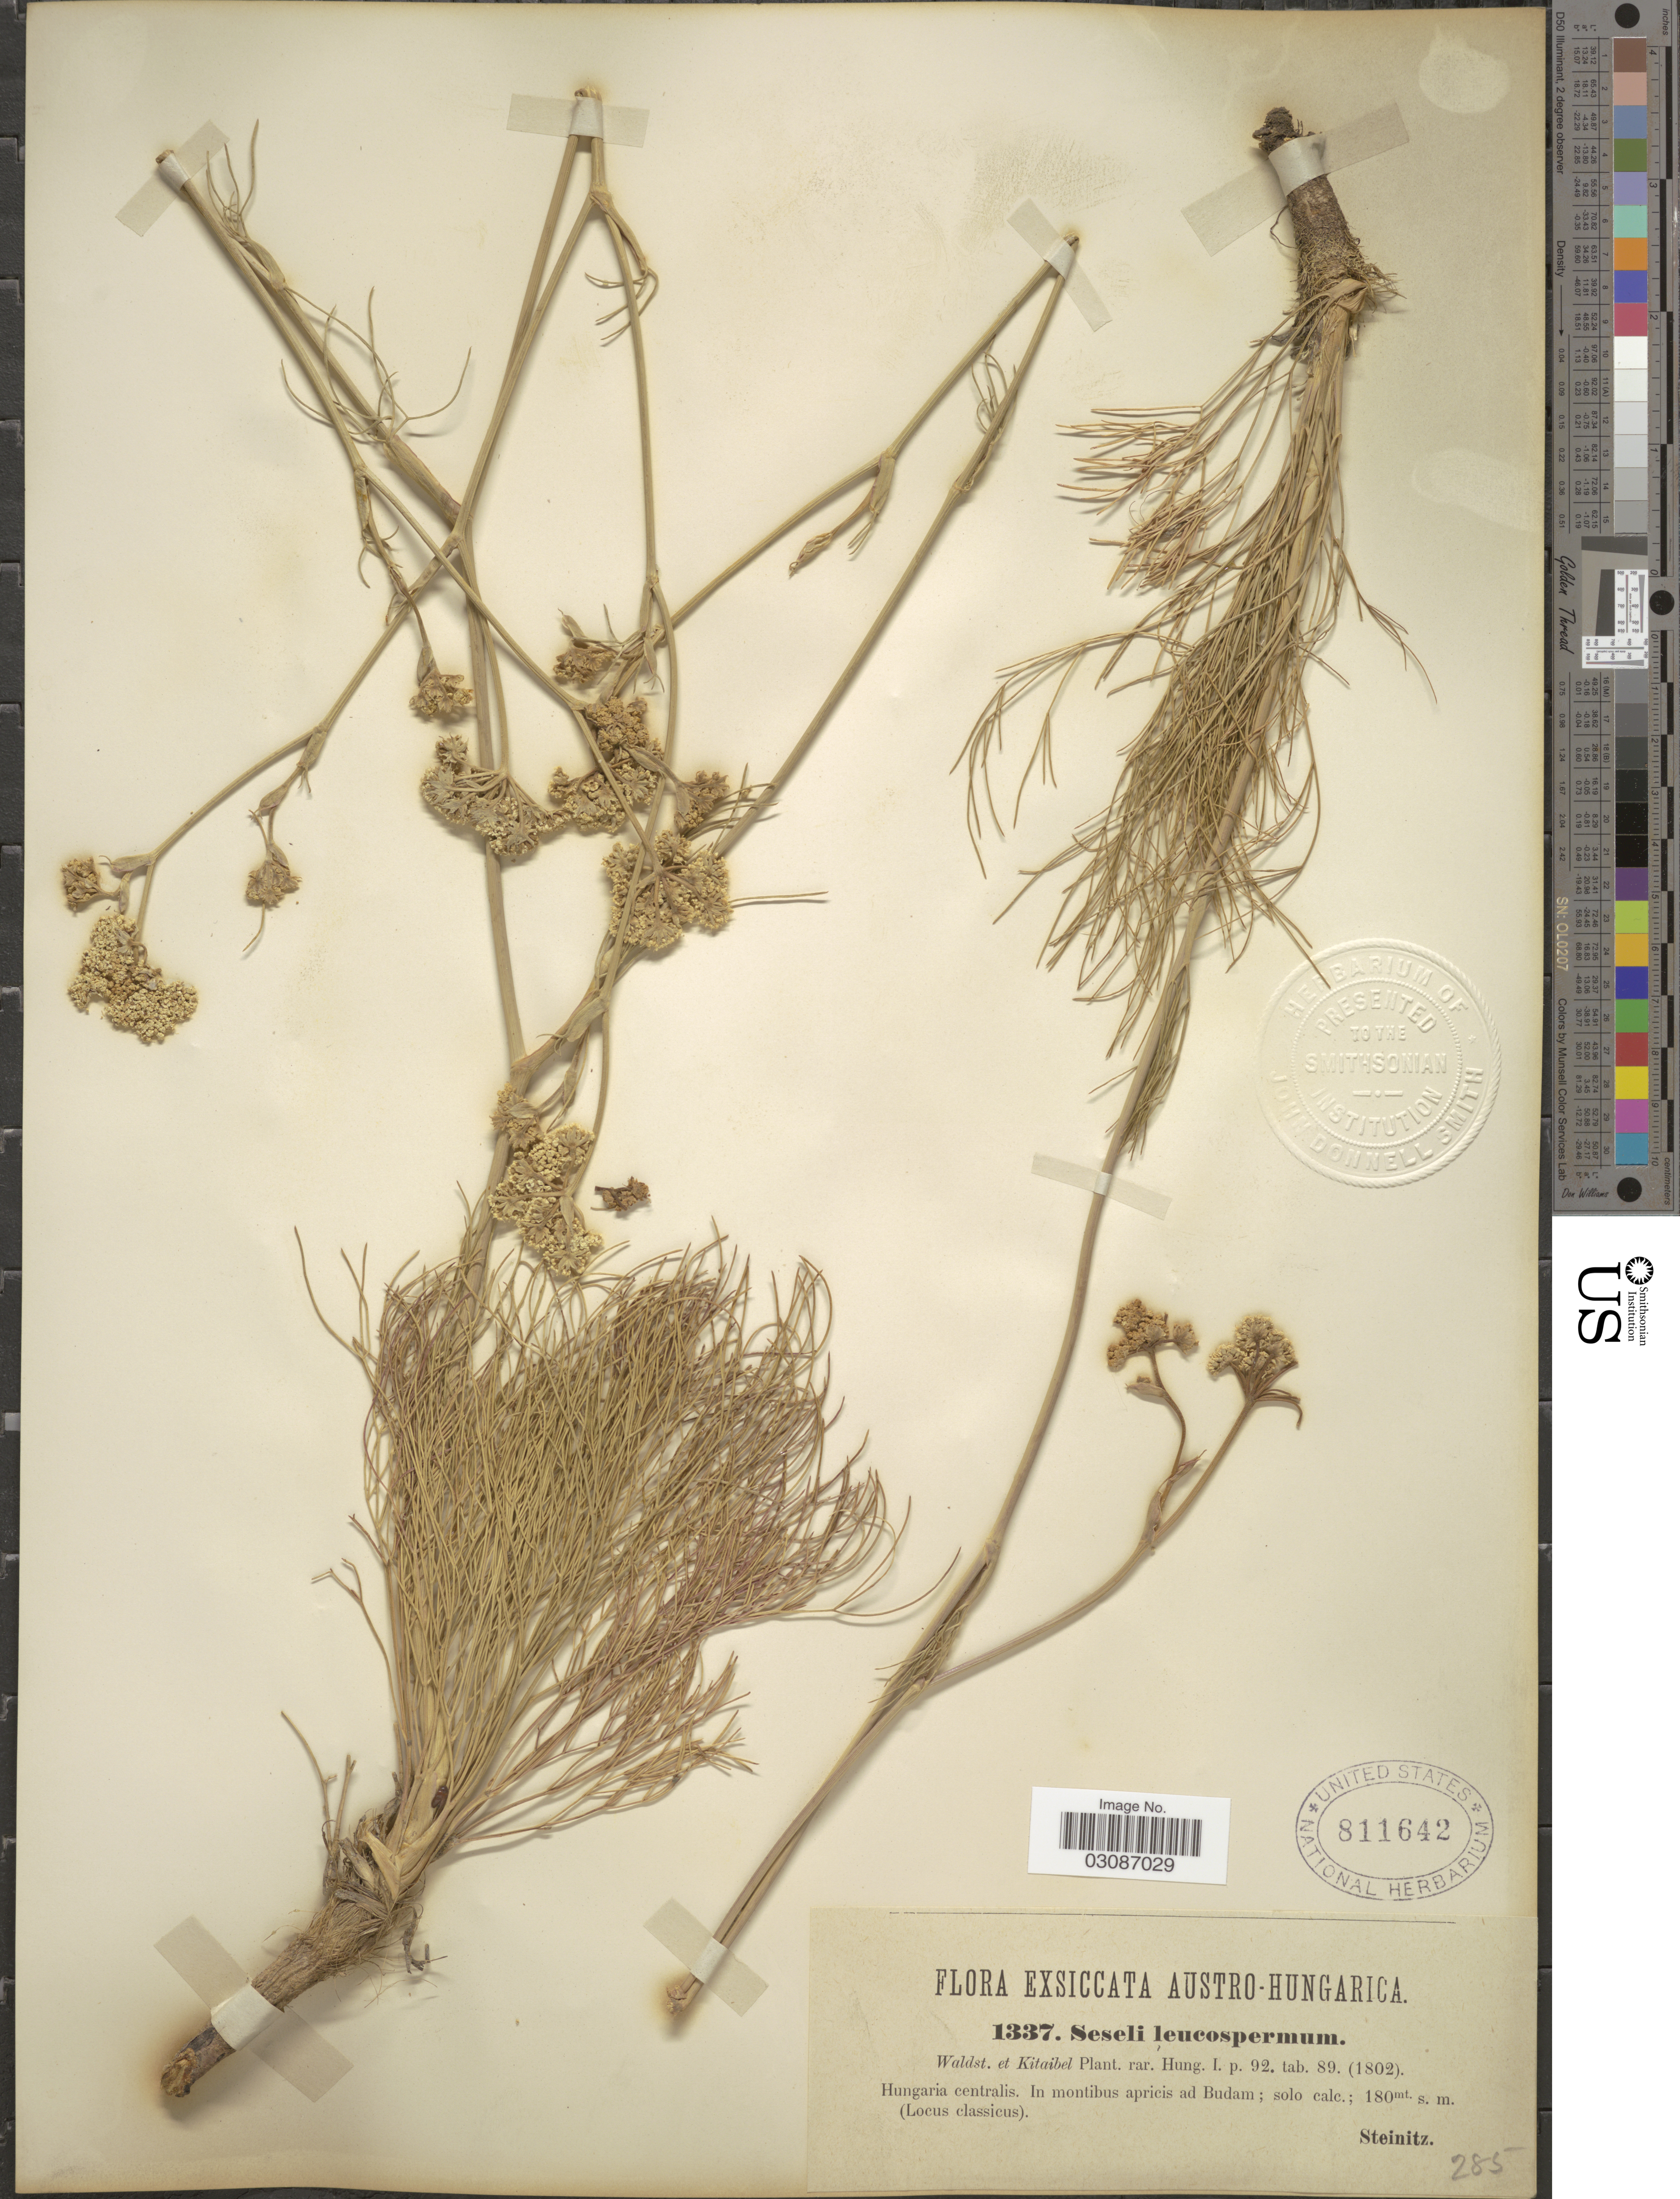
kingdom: Plantae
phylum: Tracheophyta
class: Magnoliopsida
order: Apiales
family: Apiaceae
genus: Seseli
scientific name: Seseli leucospermum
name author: Waldst. & Kit.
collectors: -. Steinitz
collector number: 1337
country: Hungary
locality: Hungaria centralis. In montibus apricis ad Budam. Austro-Hungarica.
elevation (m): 180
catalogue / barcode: US 811642